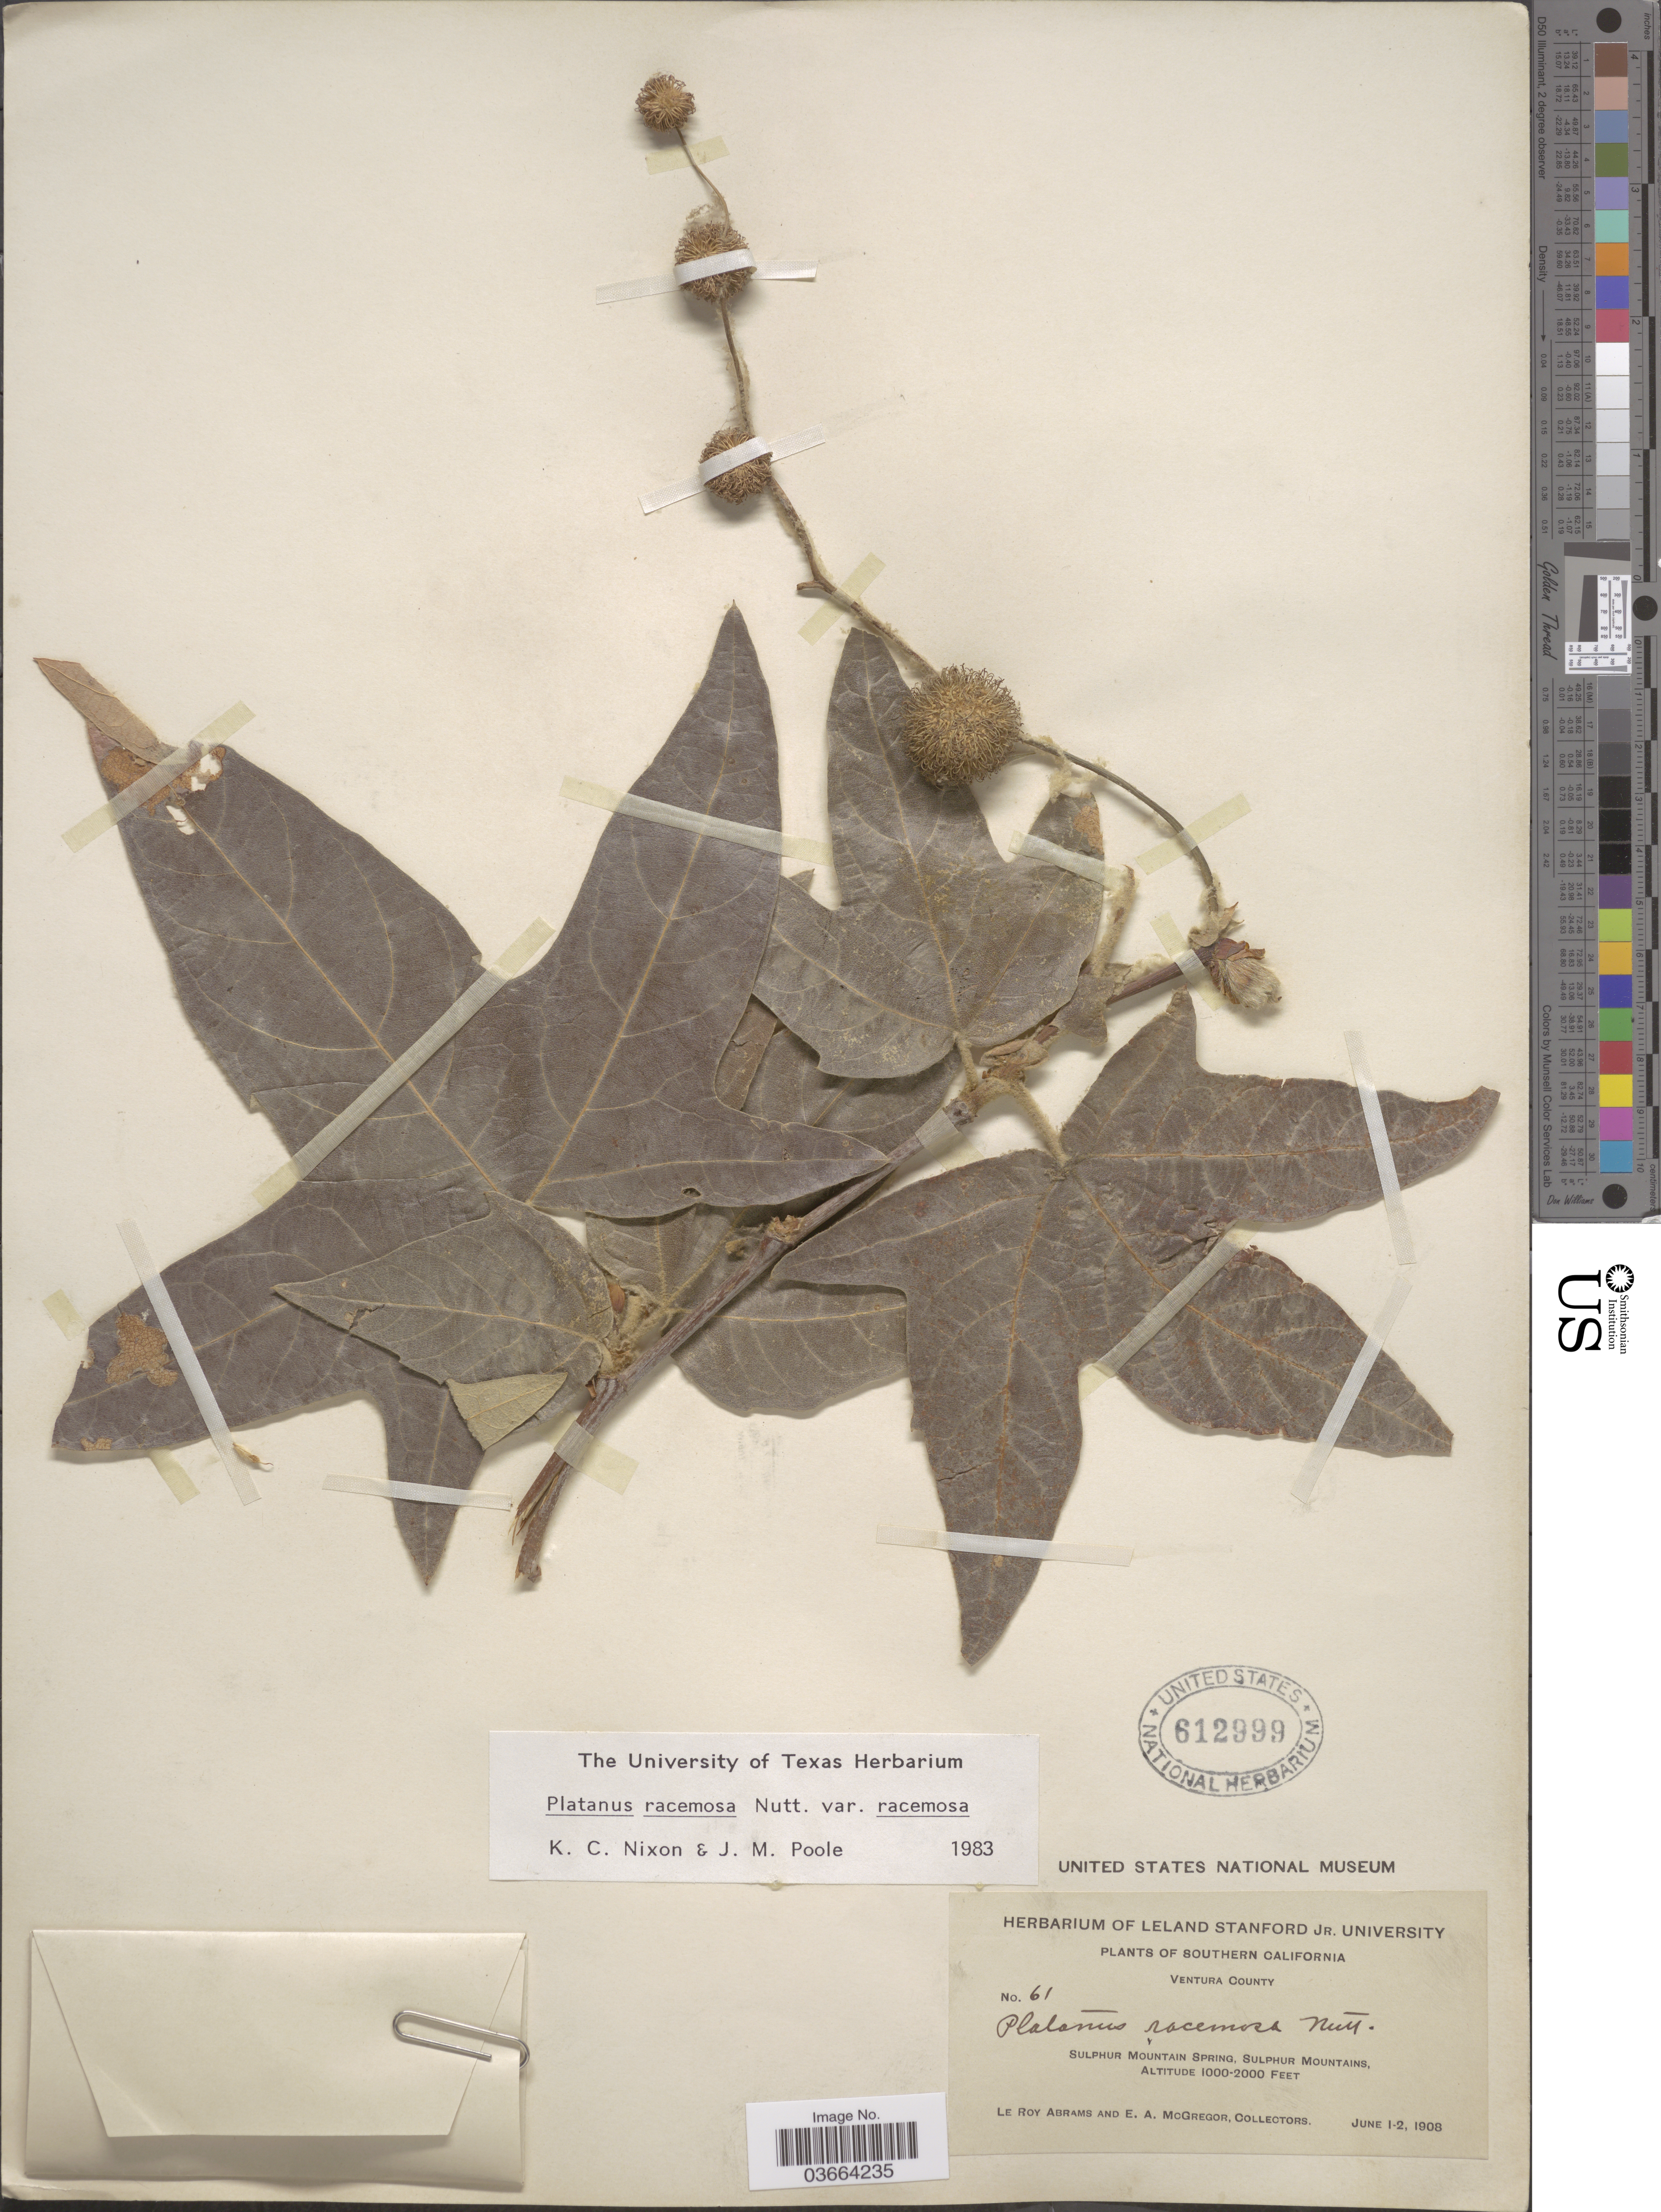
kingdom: Plantae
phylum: Tracheophyta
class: Magnoliopsida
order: Proteales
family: Platanaceae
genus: Platanus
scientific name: Platanus racemosa var. racemosa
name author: Nutt.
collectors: L. Abrams & E. A. McGregor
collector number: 61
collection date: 1908-06-01/1908-06-02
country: United States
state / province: California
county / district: Ventura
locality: Southern California. Ventura County. Sulphur Mountain Spring, Sulphur Mountains.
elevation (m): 305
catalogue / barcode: US 612999